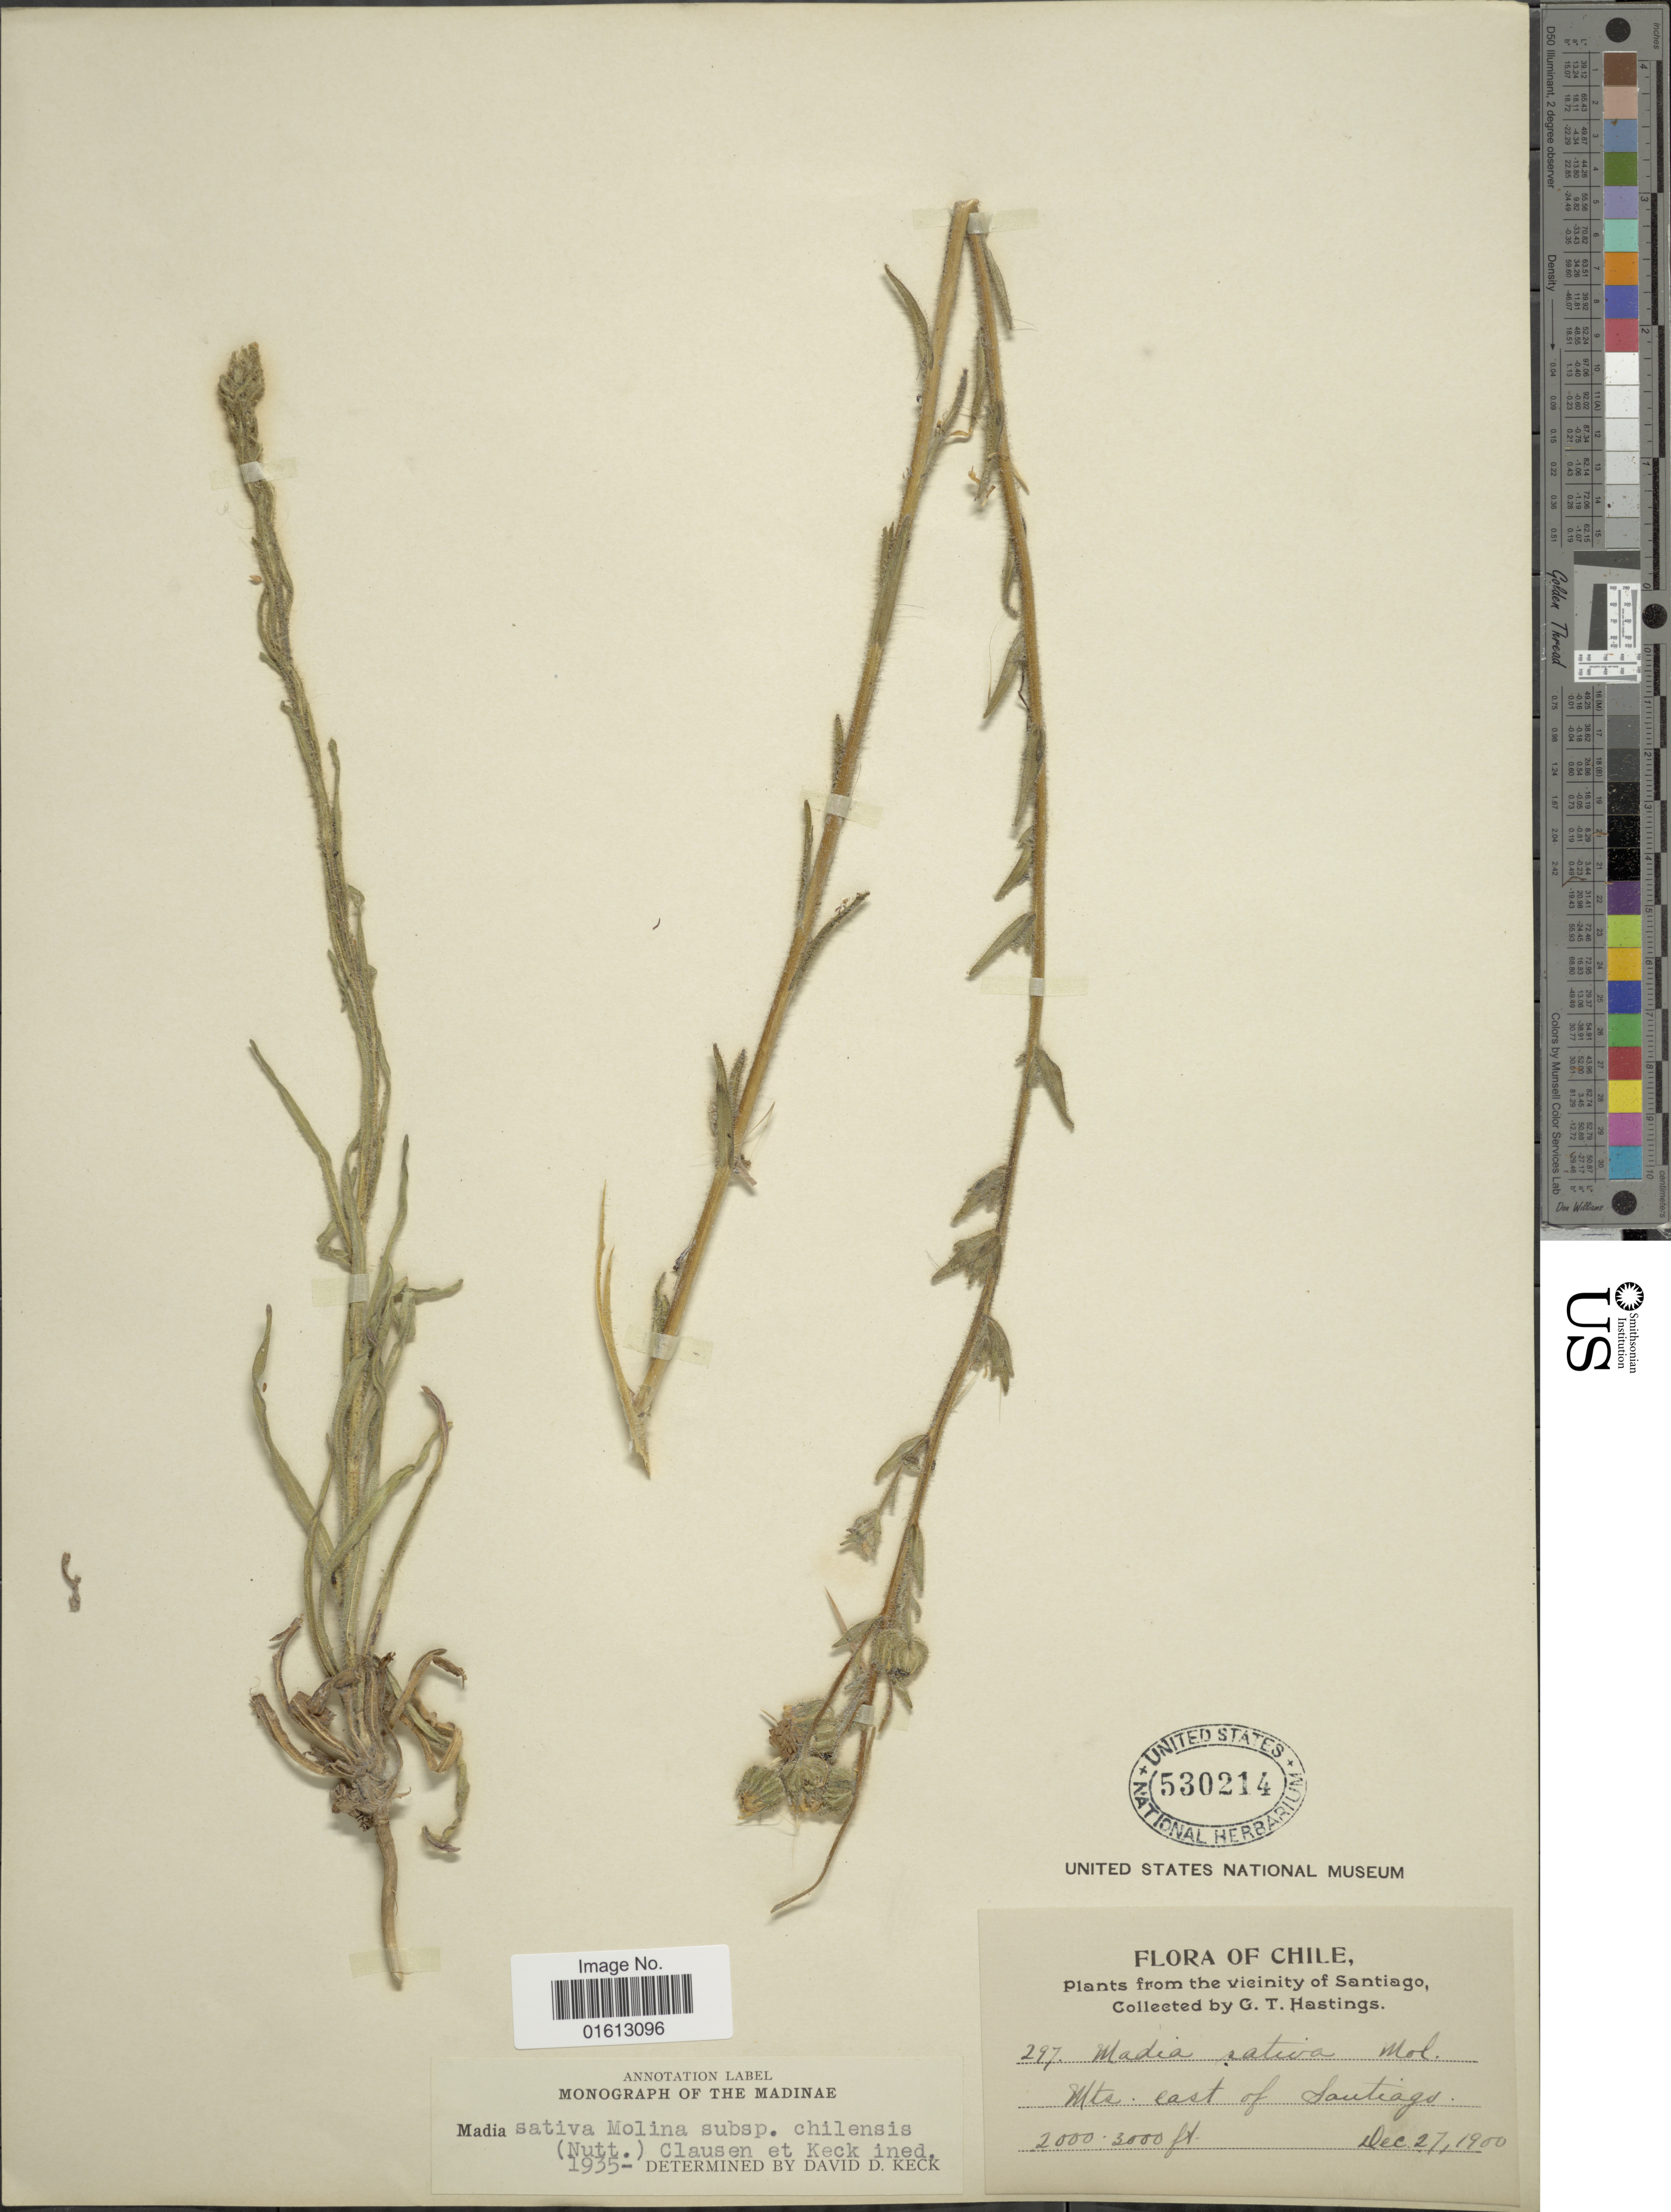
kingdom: Plantae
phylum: Tracheophyta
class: Magnoliopsida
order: Asterales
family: Asteraceae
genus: Madia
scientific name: Madia chilensis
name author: (Nutt.) Reiche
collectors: G. Hastings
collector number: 297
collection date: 1900-12-27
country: Chile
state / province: Región Metropolitana (RM)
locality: Chile, from the vicinity of Santiago, Mts. east of Santiago.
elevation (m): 610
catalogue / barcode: US 530214